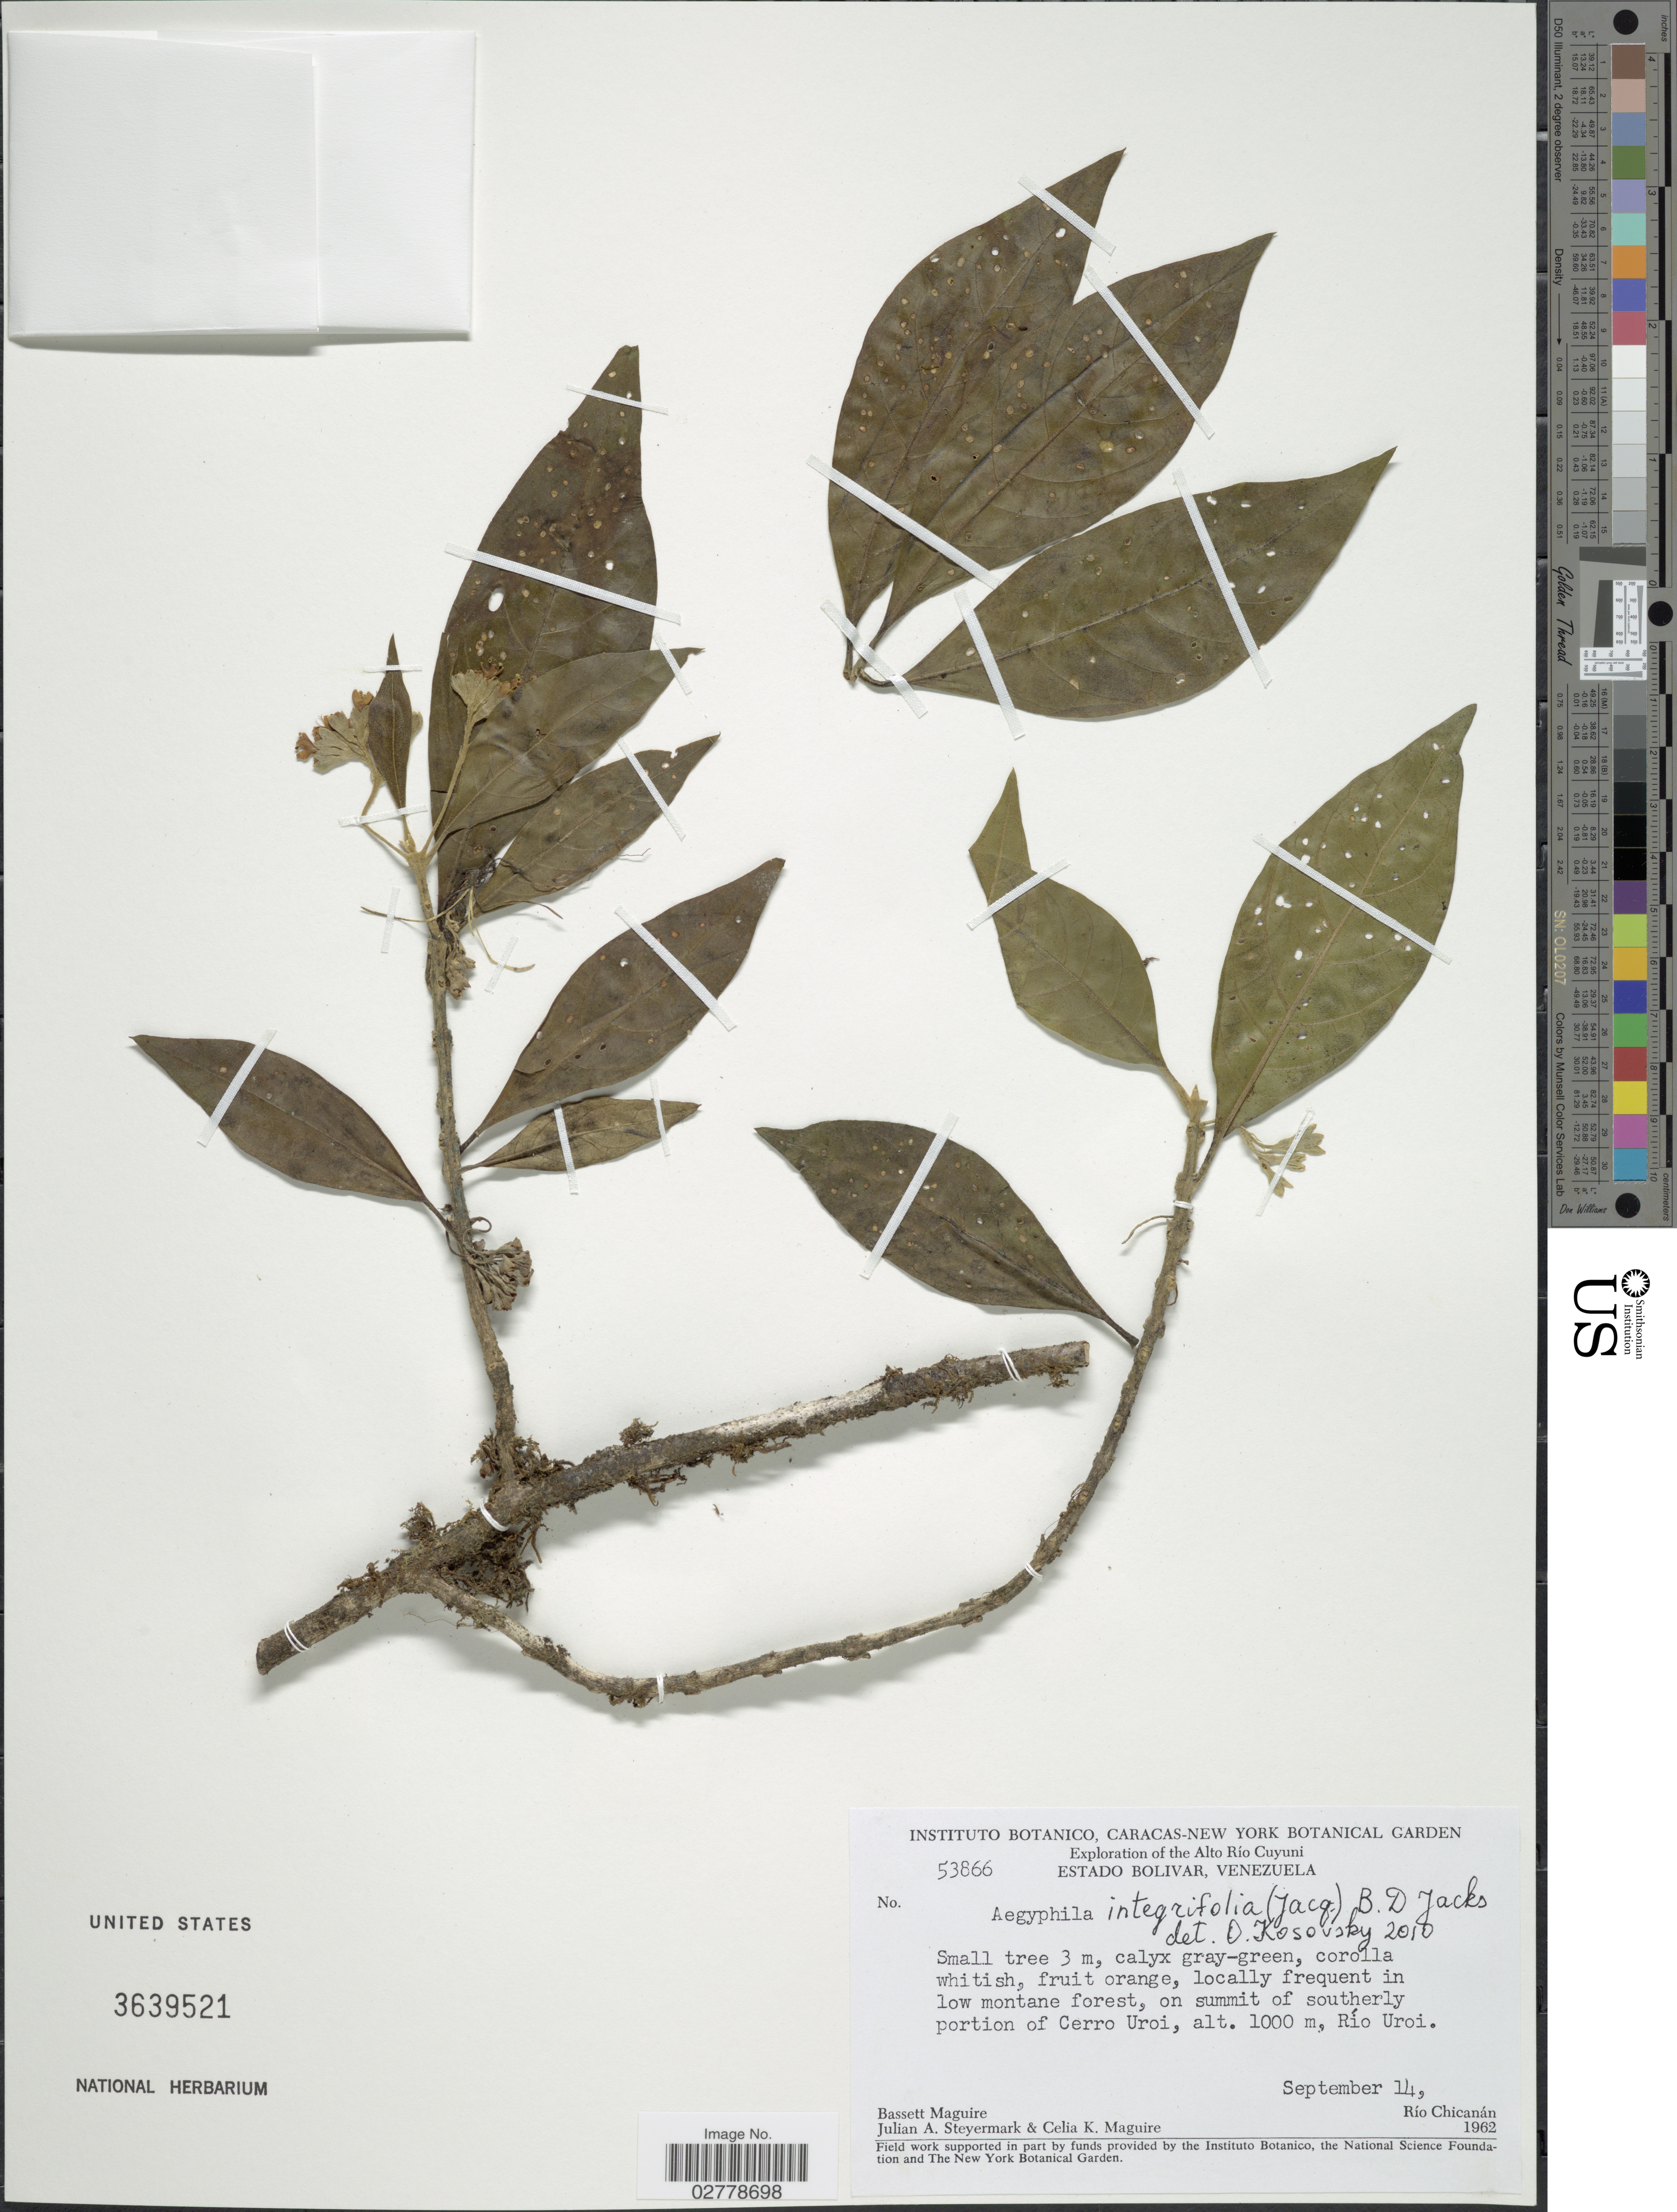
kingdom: Plantae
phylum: Tracheophyta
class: Magnoliopsida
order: Lamiales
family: Lamiaceae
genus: Aegiphila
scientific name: Aegiphila integrifolia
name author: (Jacq.) B.D. Jacks.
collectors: B. Maguire, J. Steyermark & C. K. Maguire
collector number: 53866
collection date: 1962-09-14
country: Venezuela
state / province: Bolivar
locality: Estado Bolivar. On summit of southerly portion of Cerro Uroi. Río Uroi.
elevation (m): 1000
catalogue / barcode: US 3639521